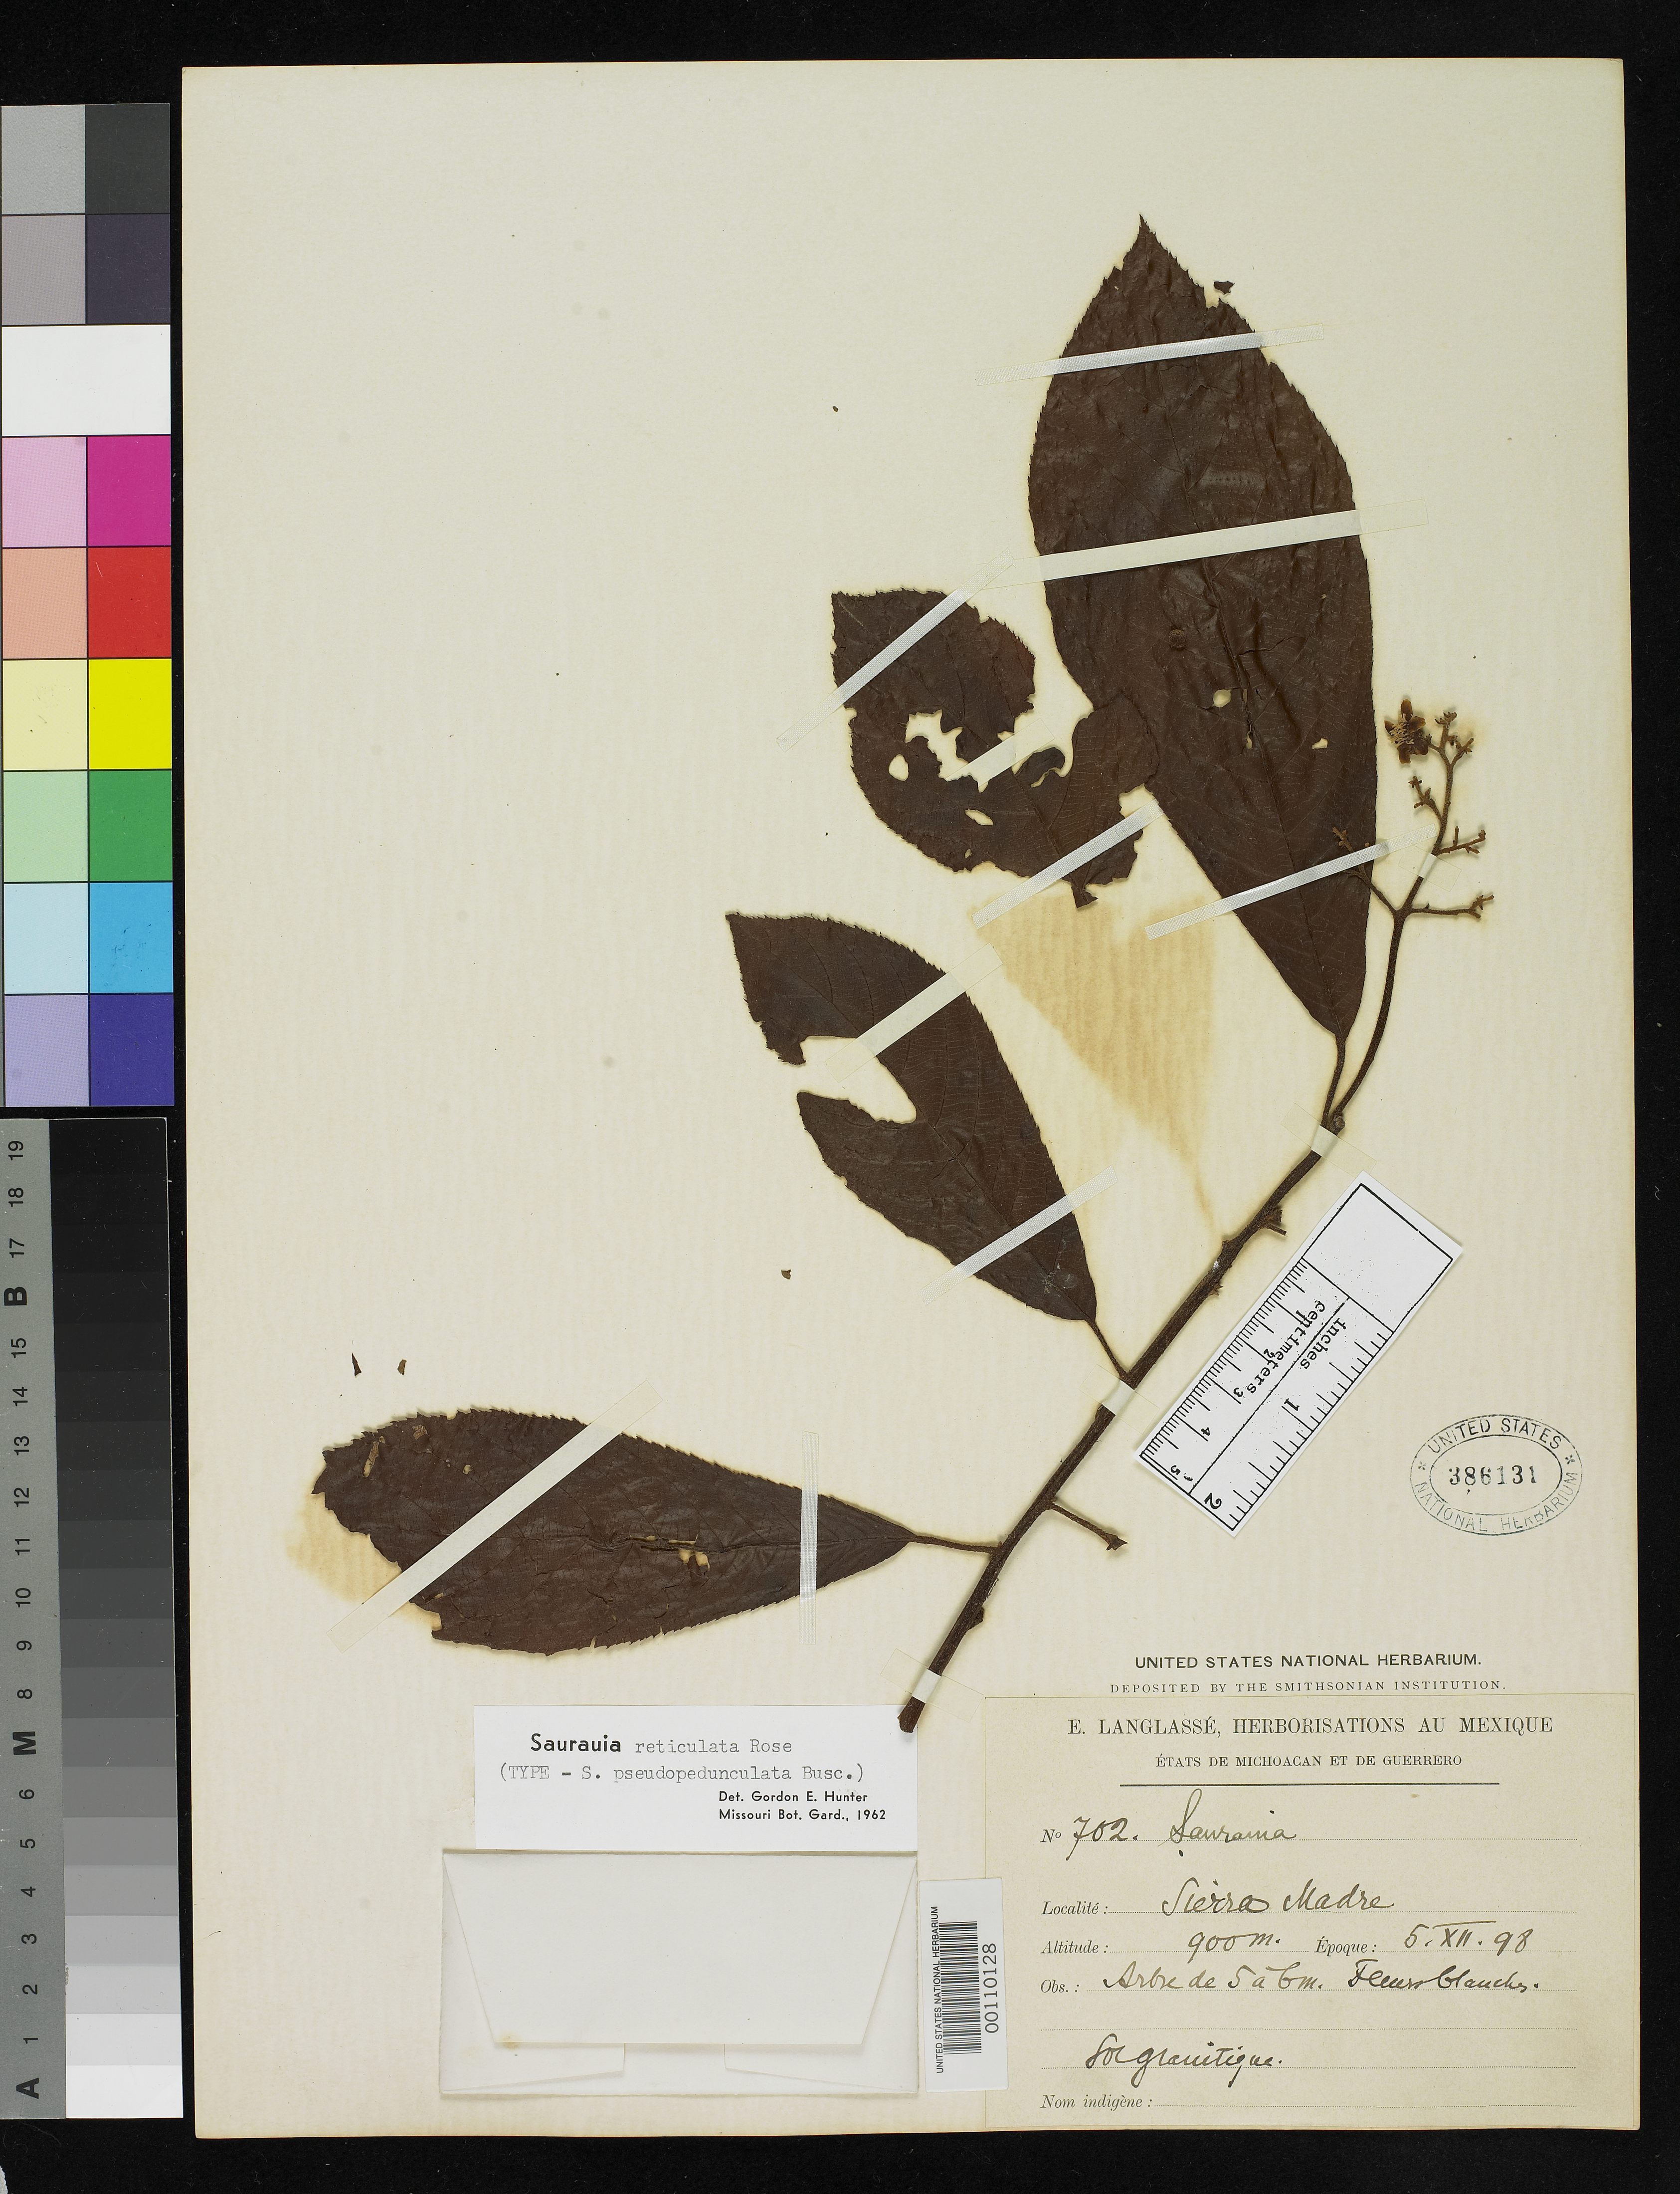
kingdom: Plantae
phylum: Tracheophyta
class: Magnoliopsida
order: Ericales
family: Actinidiaceae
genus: Saurauia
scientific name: Saurauia pseudopedunculata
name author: Buscal.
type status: Isotype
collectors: E. Langlassé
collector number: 702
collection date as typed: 05 Dec 1898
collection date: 1898-12-05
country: Mexico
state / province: Guerrero / Michoacán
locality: Sierra Madre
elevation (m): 900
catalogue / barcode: US 386131